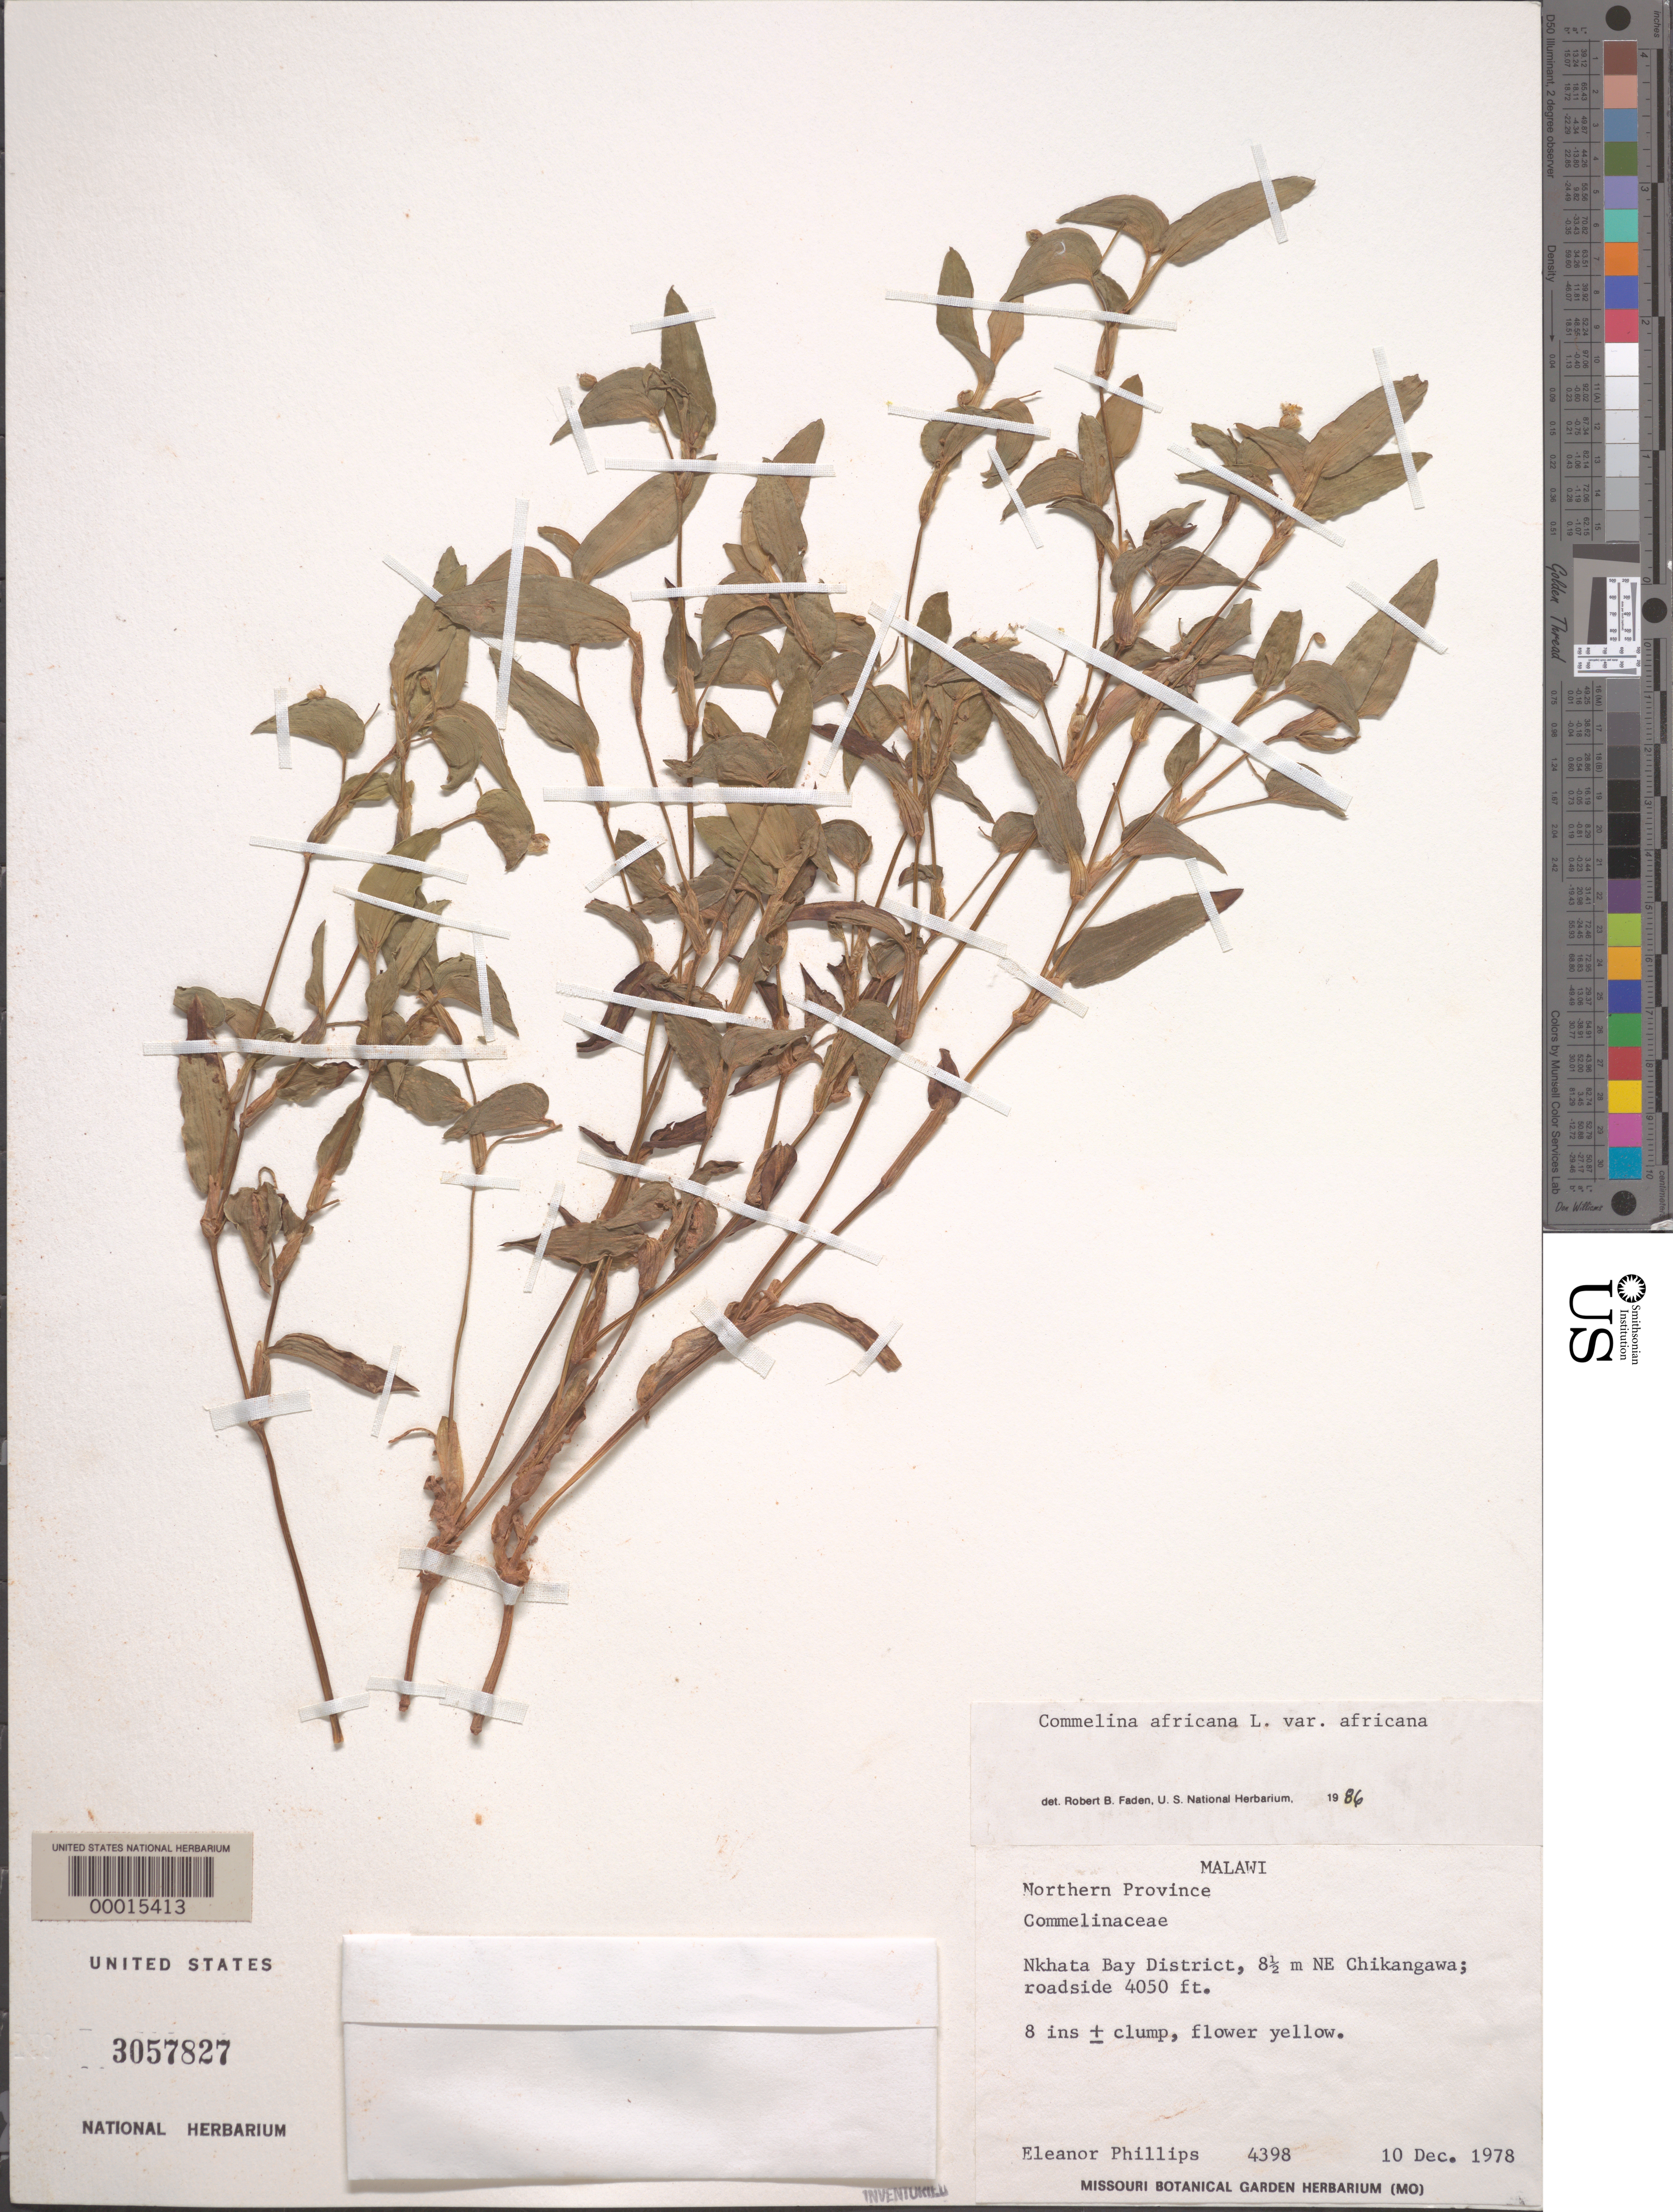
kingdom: Plantae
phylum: Tracheophyta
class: Liliopsida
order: Commelinales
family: Commelinaceae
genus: Commelina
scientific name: Commelina africana var. africana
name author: L.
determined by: Faden, Robert B., (US), Smithsonian Institution - National Museum of Natural History (UNITED STATES)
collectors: E. Phillips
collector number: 4398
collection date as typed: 10 Dec 1978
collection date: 1978-12-10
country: Malawi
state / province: Northern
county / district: Nkhata Bay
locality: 8.5 m ne chikangawa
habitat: Roadside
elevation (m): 1235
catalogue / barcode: US 3057827